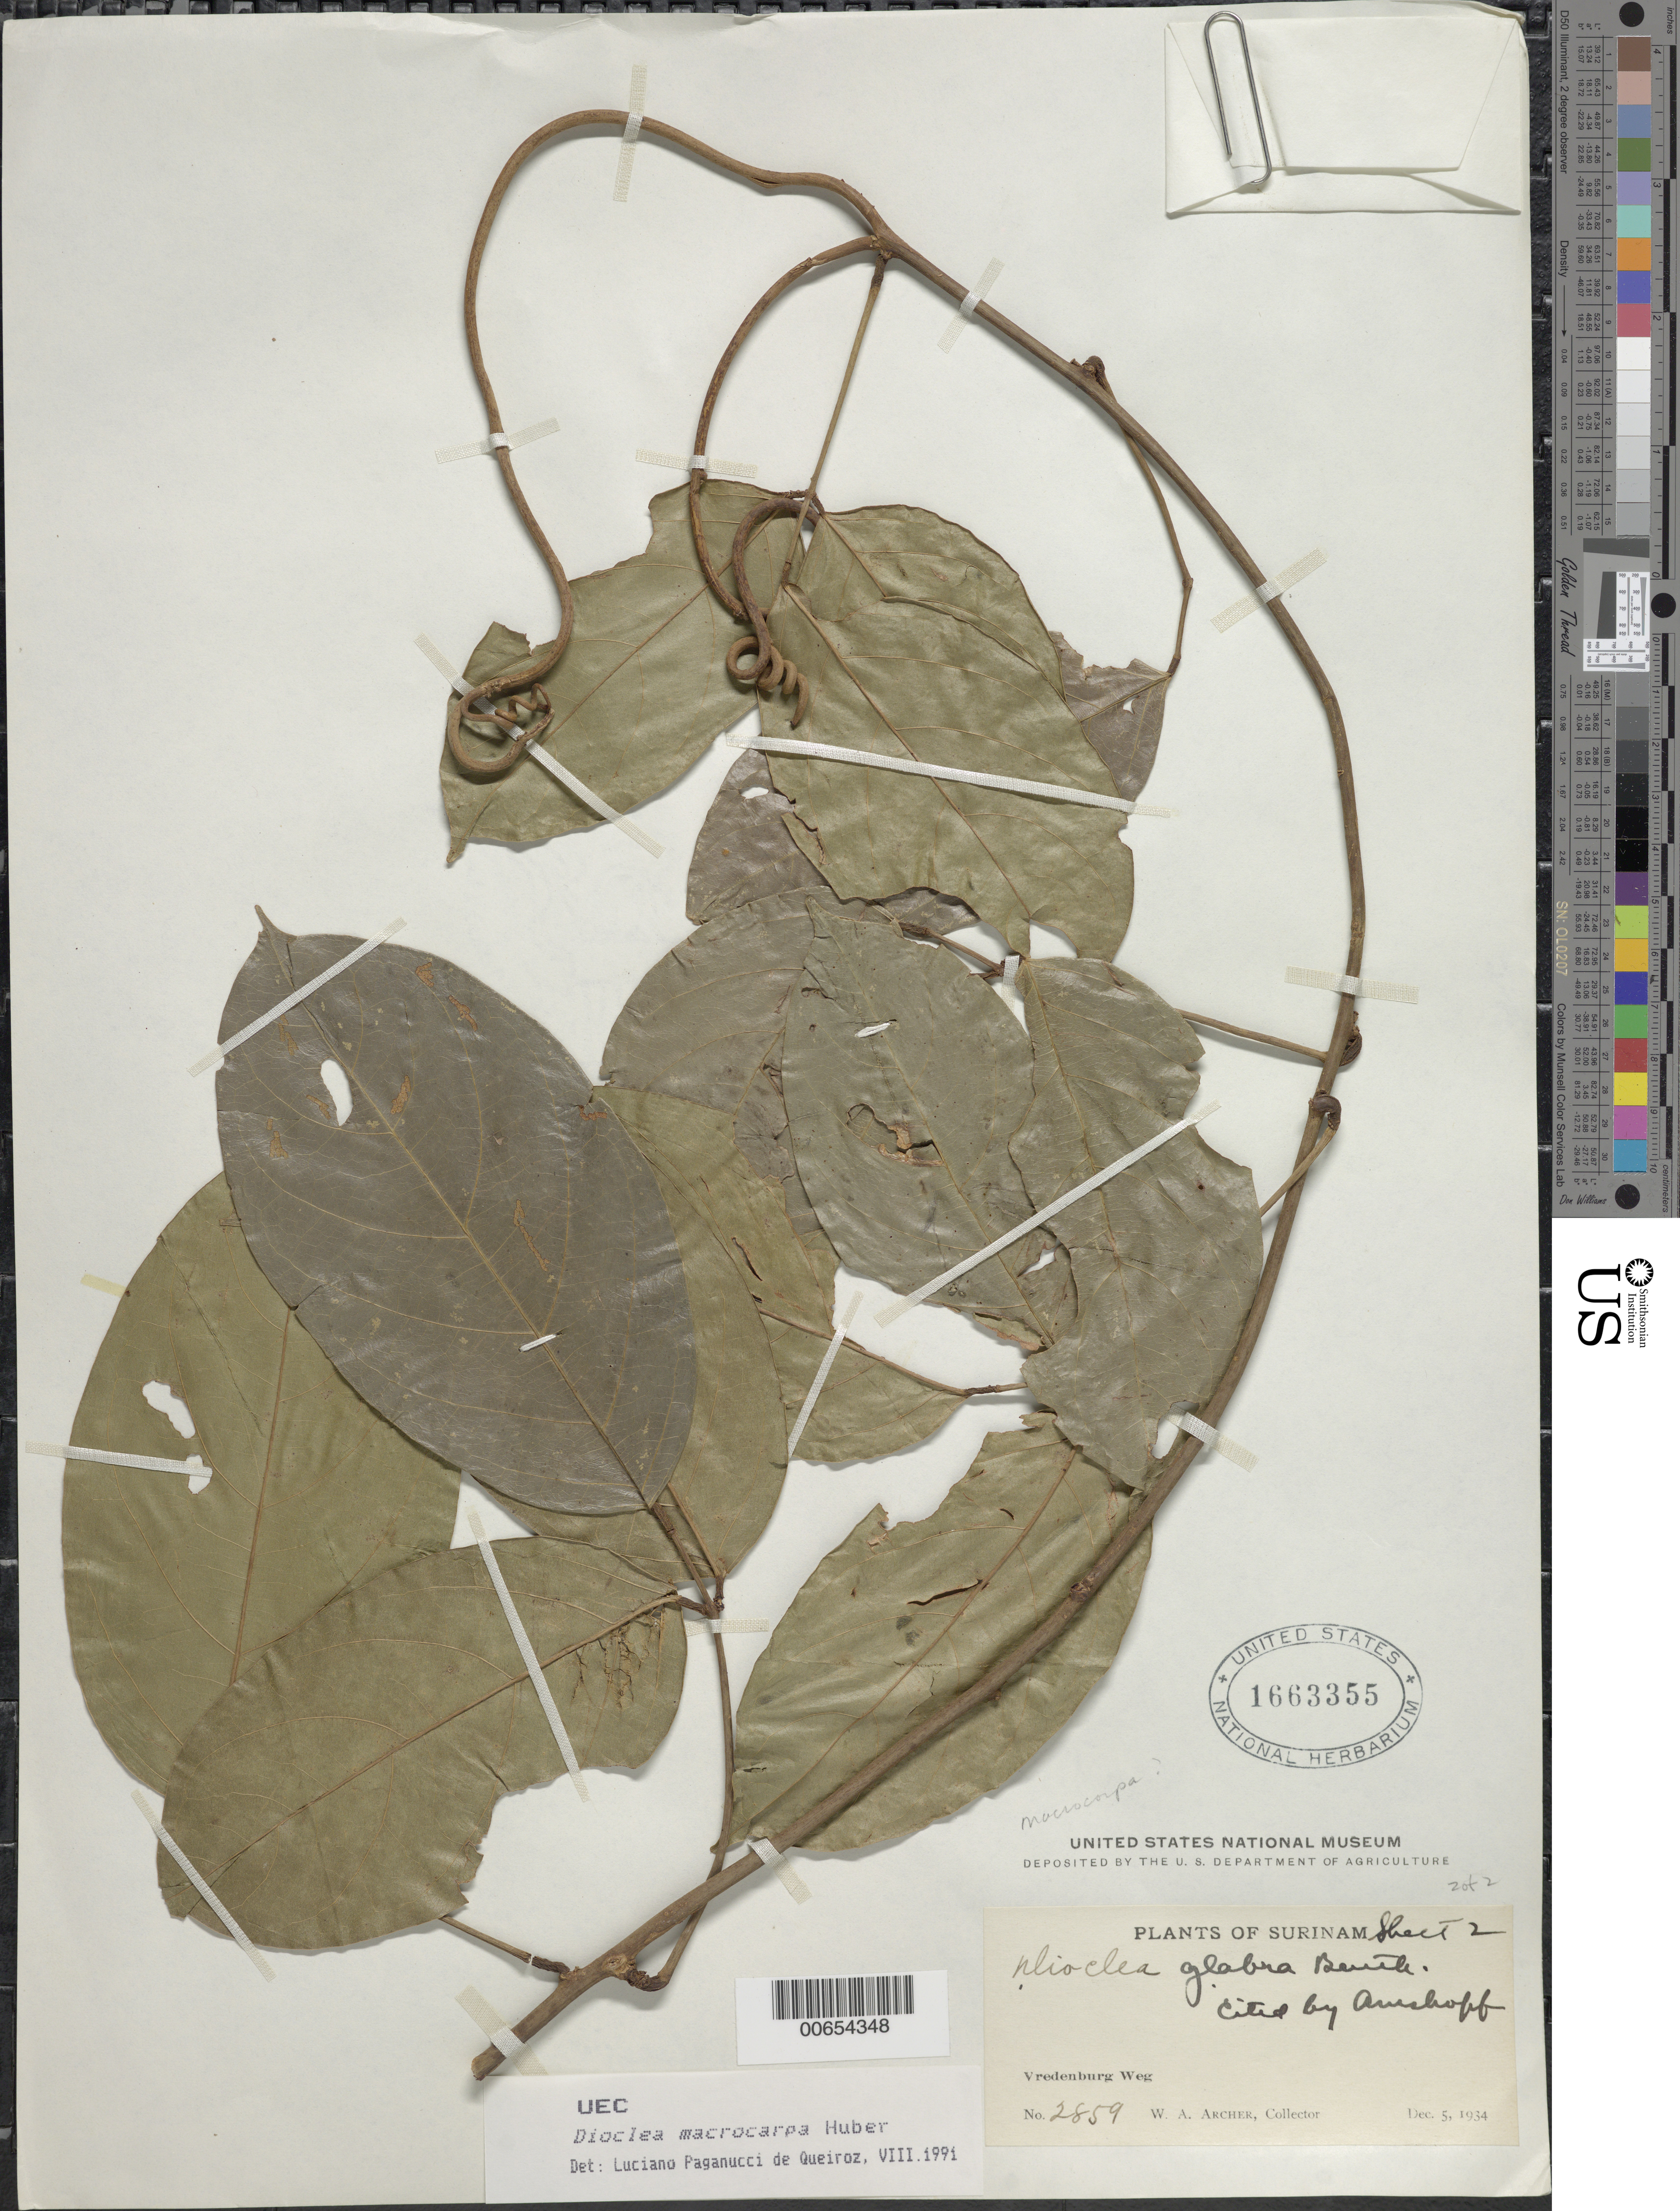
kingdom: Plantae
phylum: Tracheophyta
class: Magnoliopsida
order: Fabales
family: Fabaceae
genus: Macropsychanthus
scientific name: Macropsychanthus macrocarpus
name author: (Huber) L.P. Queiroz & Snak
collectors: W. A. Archer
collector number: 2859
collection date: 1934-12-05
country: Suriname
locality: Vredenburg Weg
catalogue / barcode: US 1663355